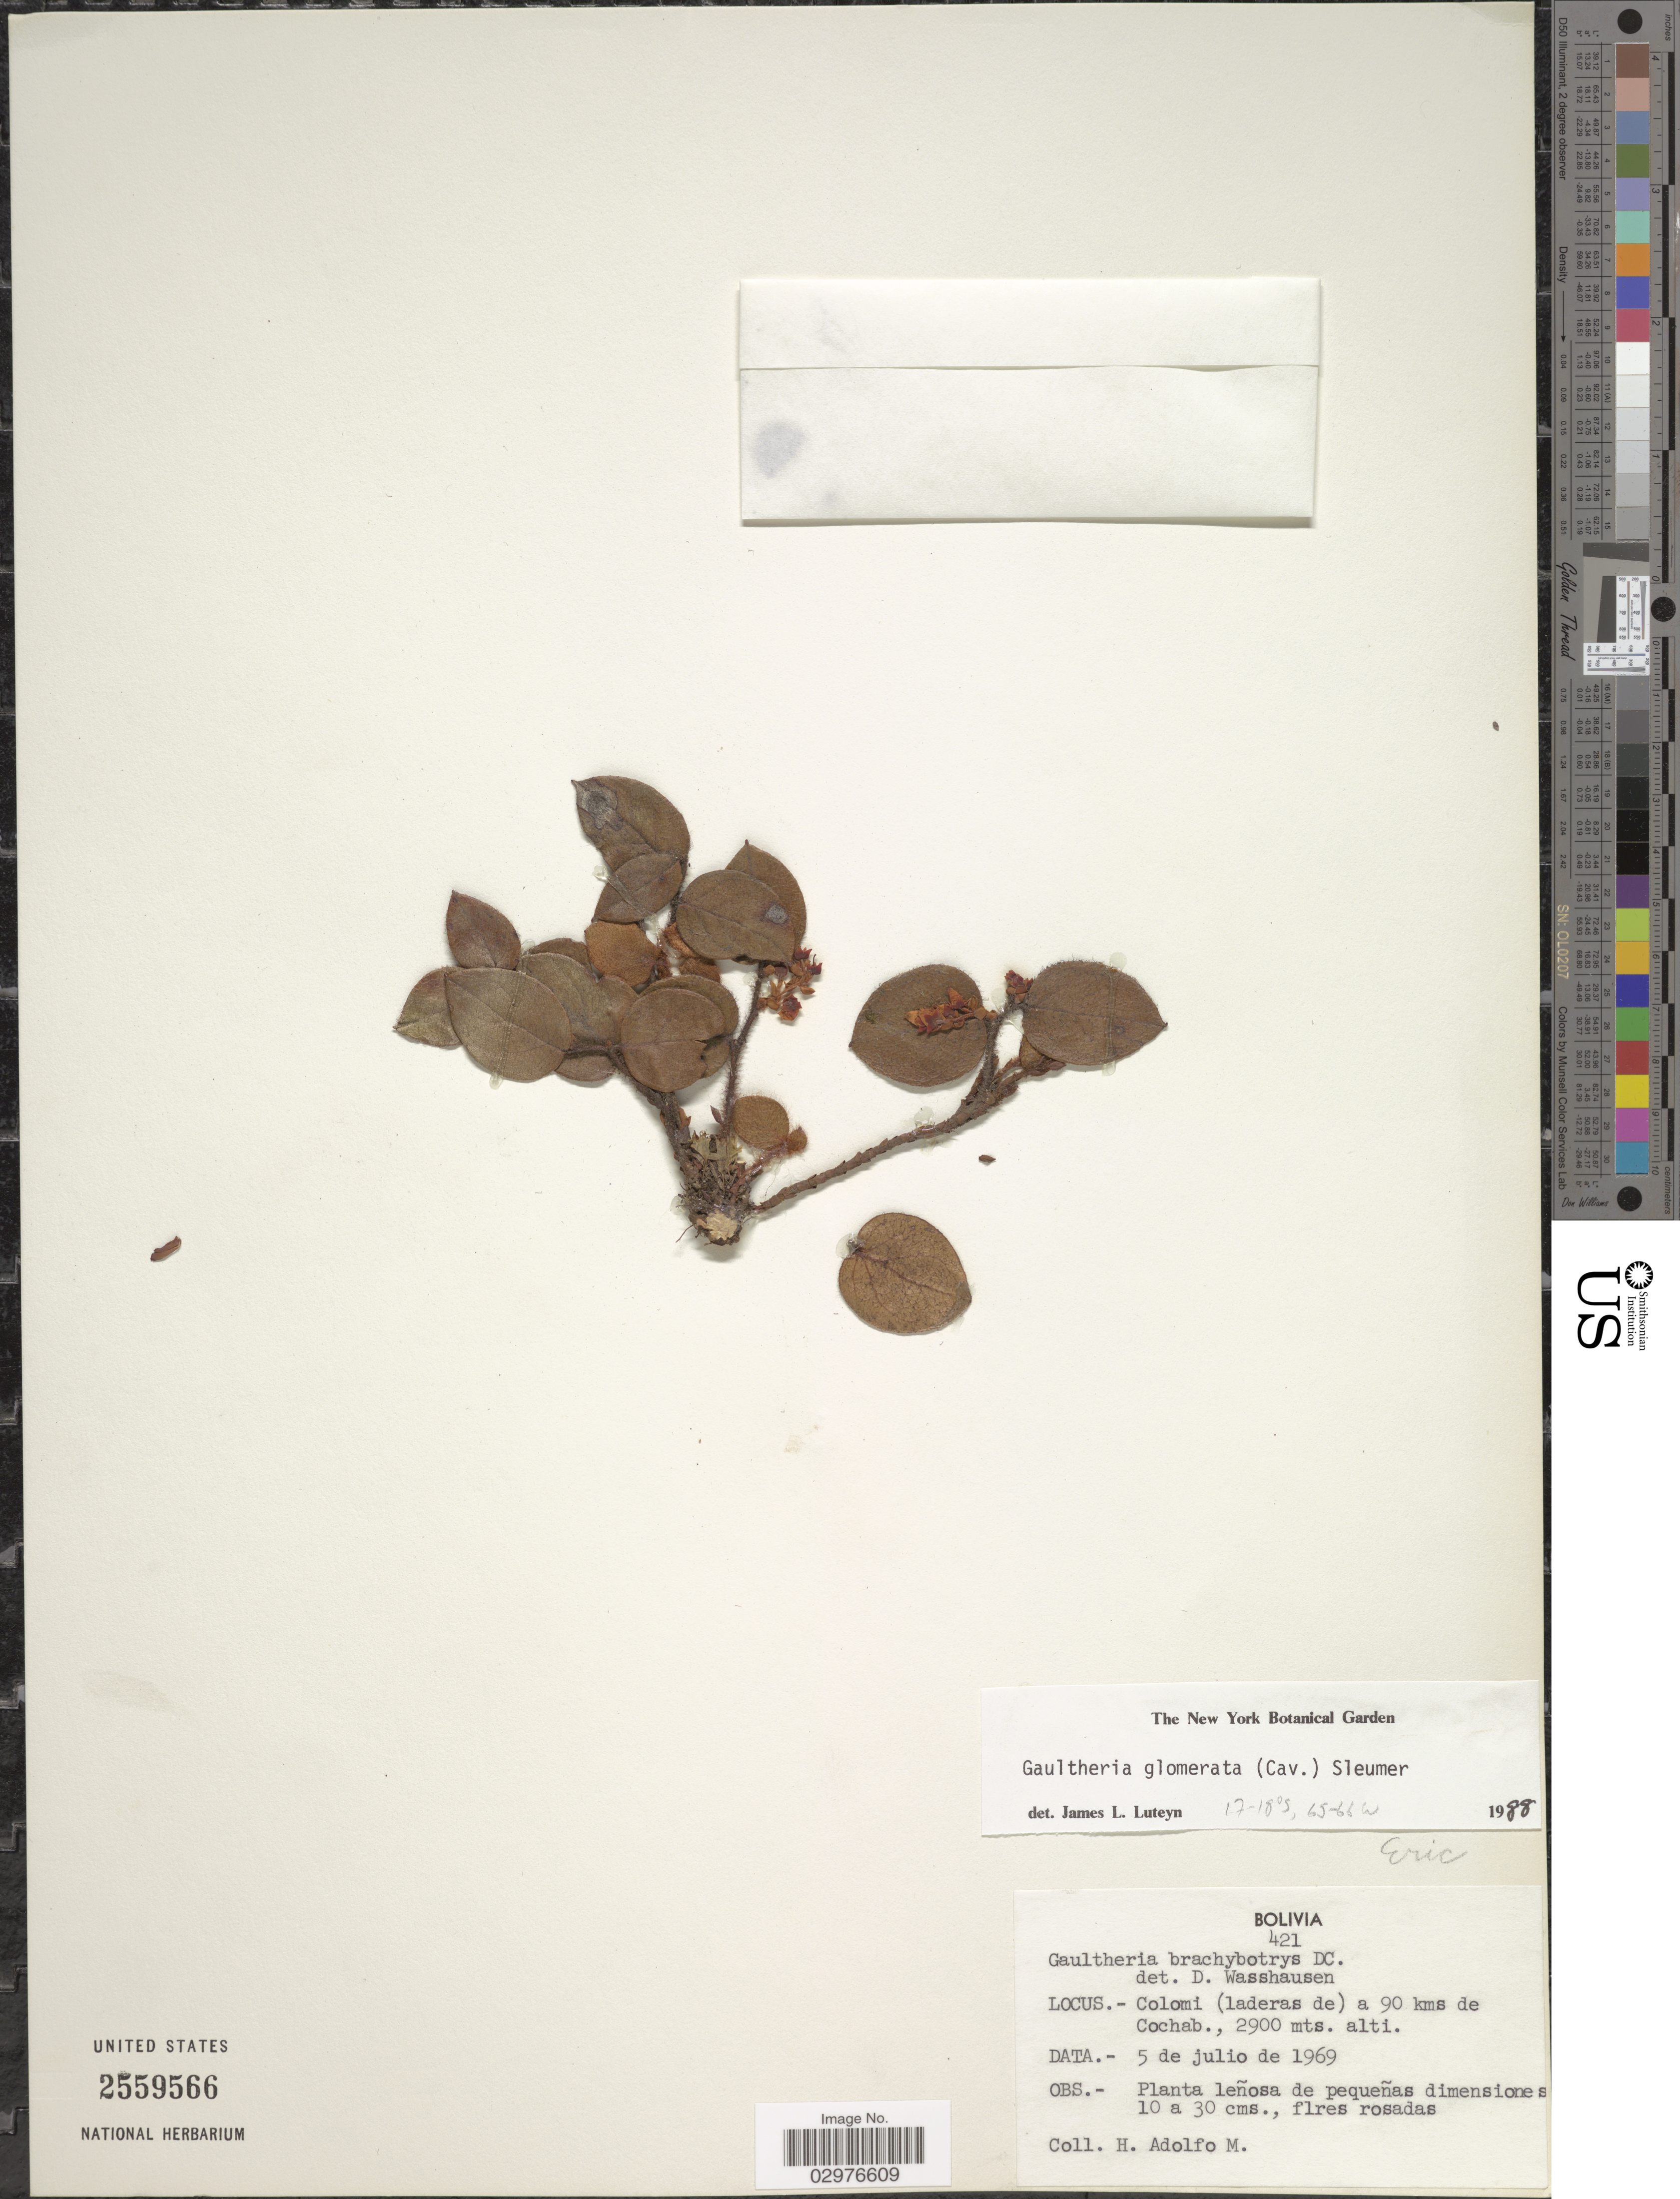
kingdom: Plantae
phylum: Tracheophyta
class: Magnoliopsida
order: Ericales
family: Ericaceae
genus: Gaultheria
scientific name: Gaultheria glomerata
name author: (Cav.) Sleumer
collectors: H. Adolfo M.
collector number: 421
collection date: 1969-07-05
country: Bolivia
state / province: Cochabamba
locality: Colomi (laderas de) a 90 kms de Cochab.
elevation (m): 2900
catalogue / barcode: US 2559566